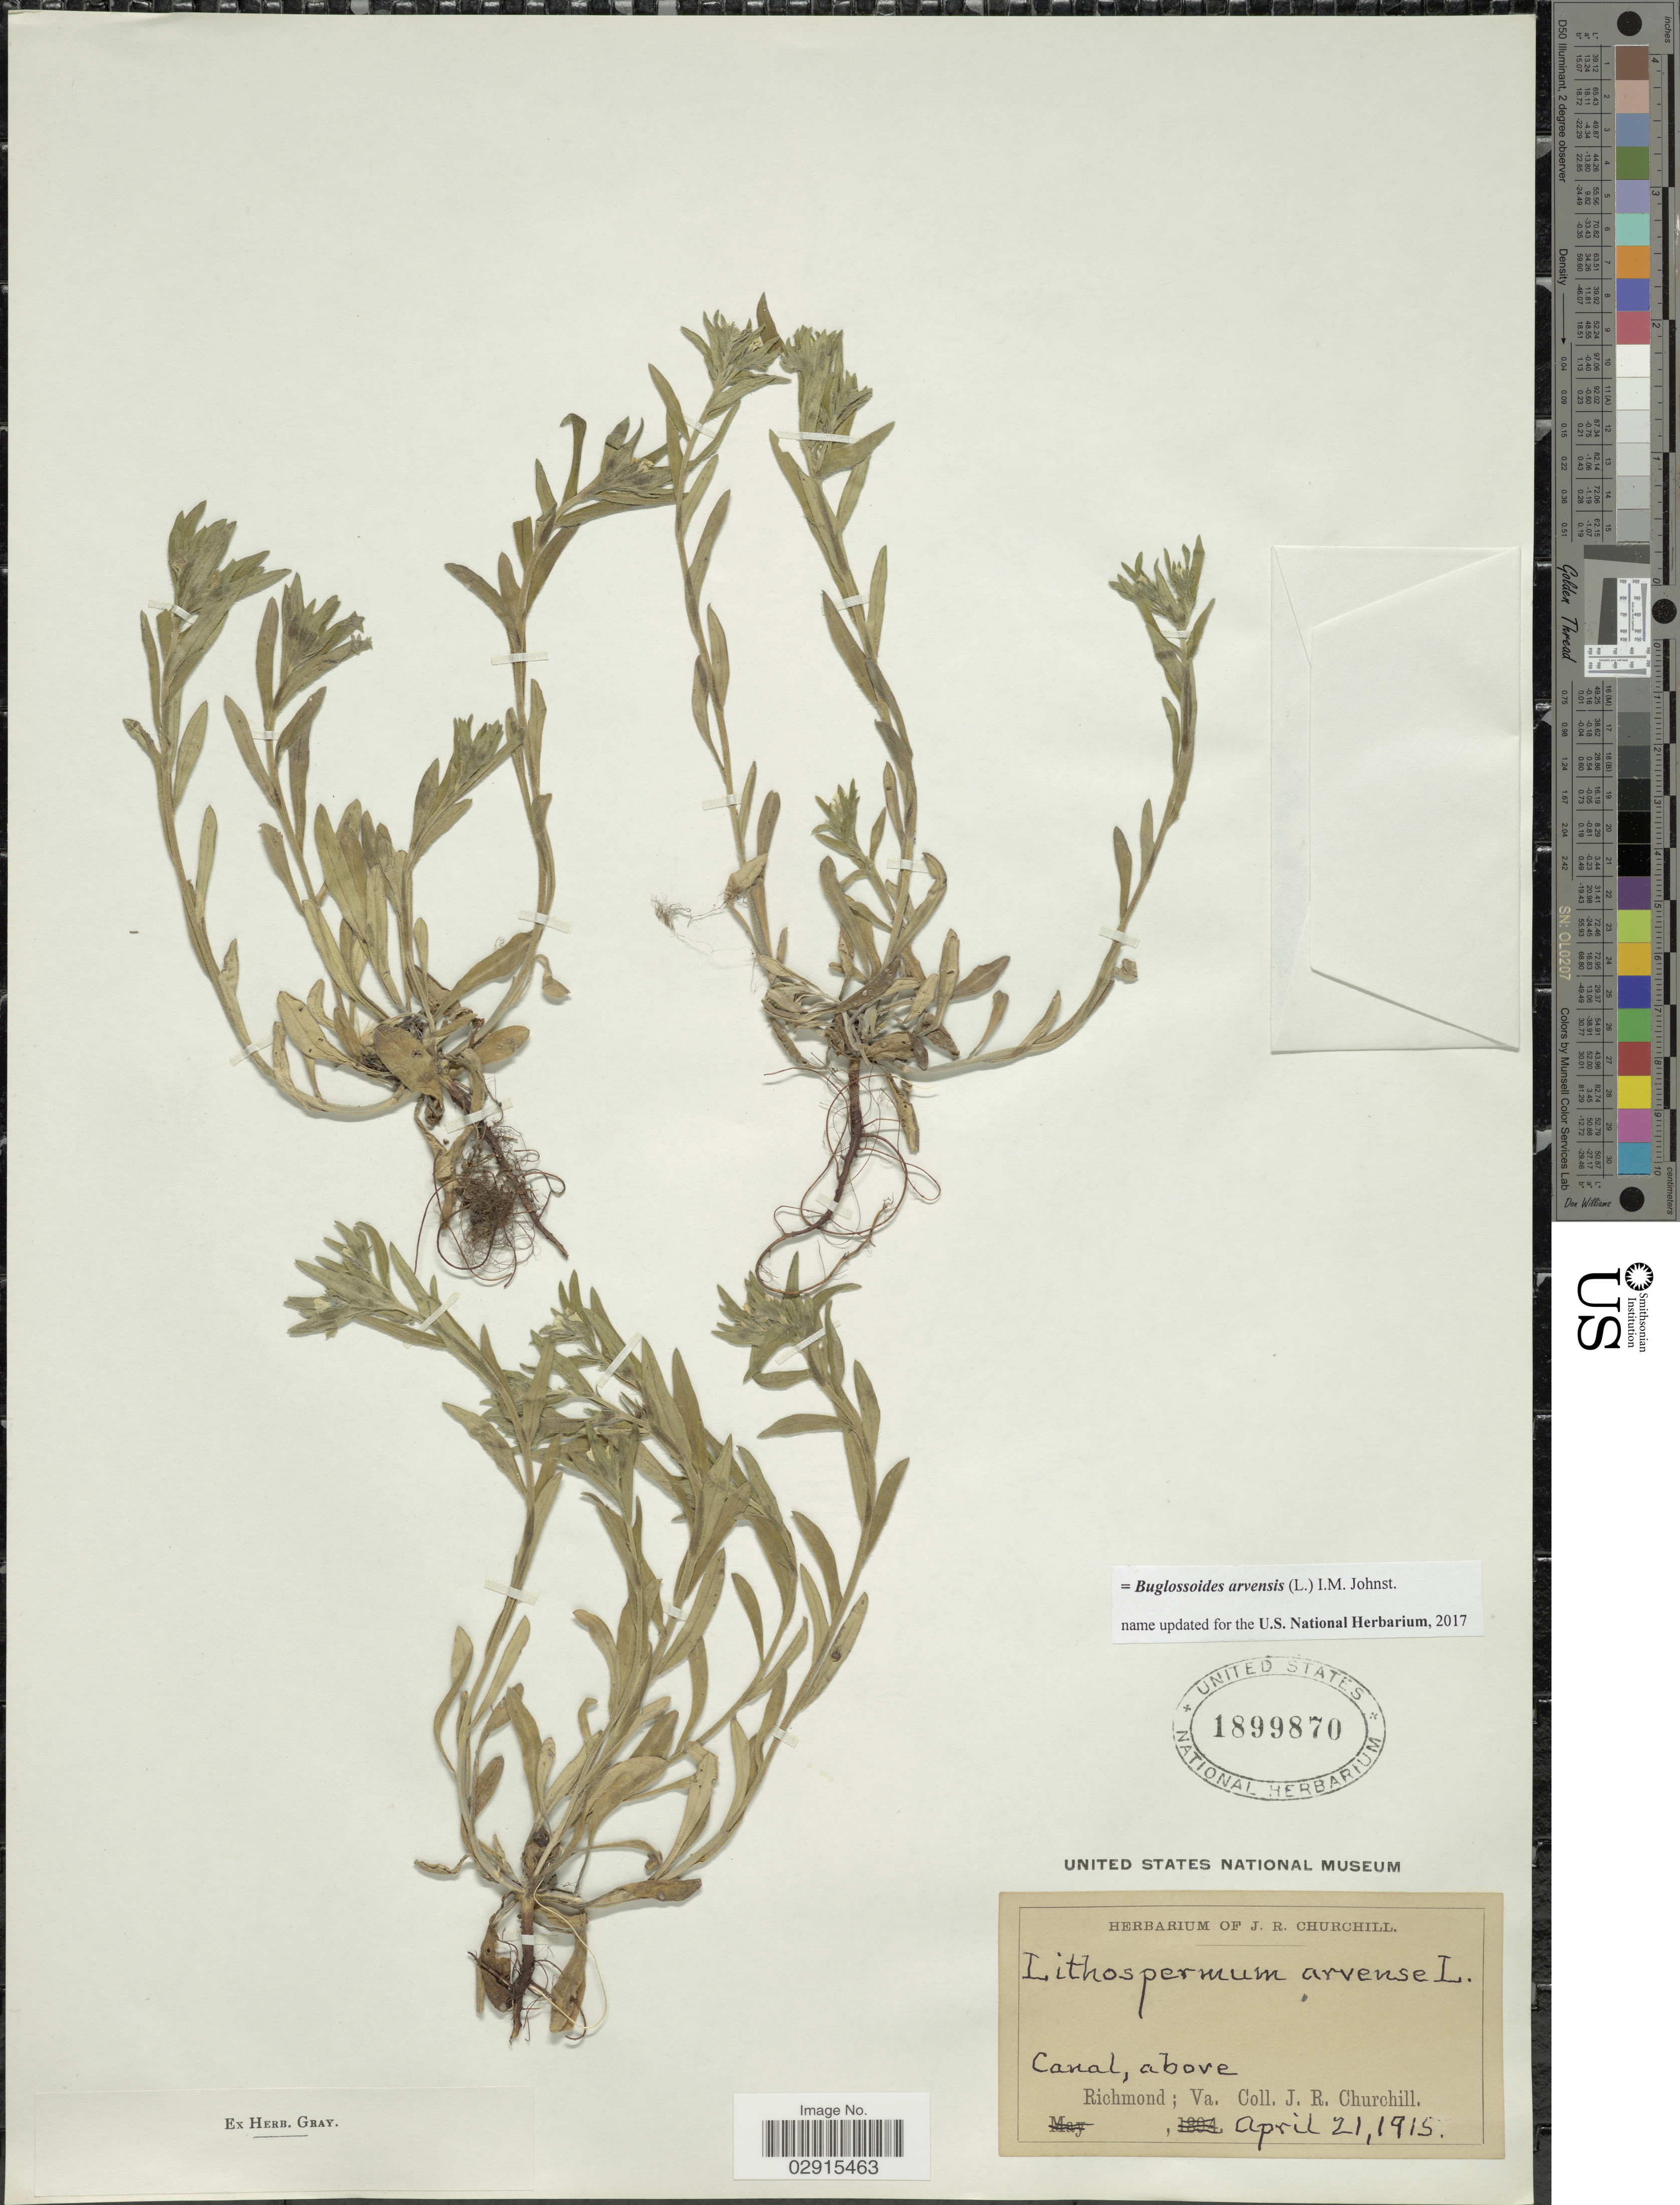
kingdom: Plantae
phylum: Tracheophyta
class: Magnoliopsida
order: Boraginales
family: Boraginaceae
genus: Buglossoides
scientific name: Buglossoides arvensis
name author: (L.) I.M. Johnst.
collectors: J. Churchill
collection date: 1915-04-21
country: United States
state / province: Virginia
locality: Canal, above Richmond.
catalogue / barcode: US 1899870